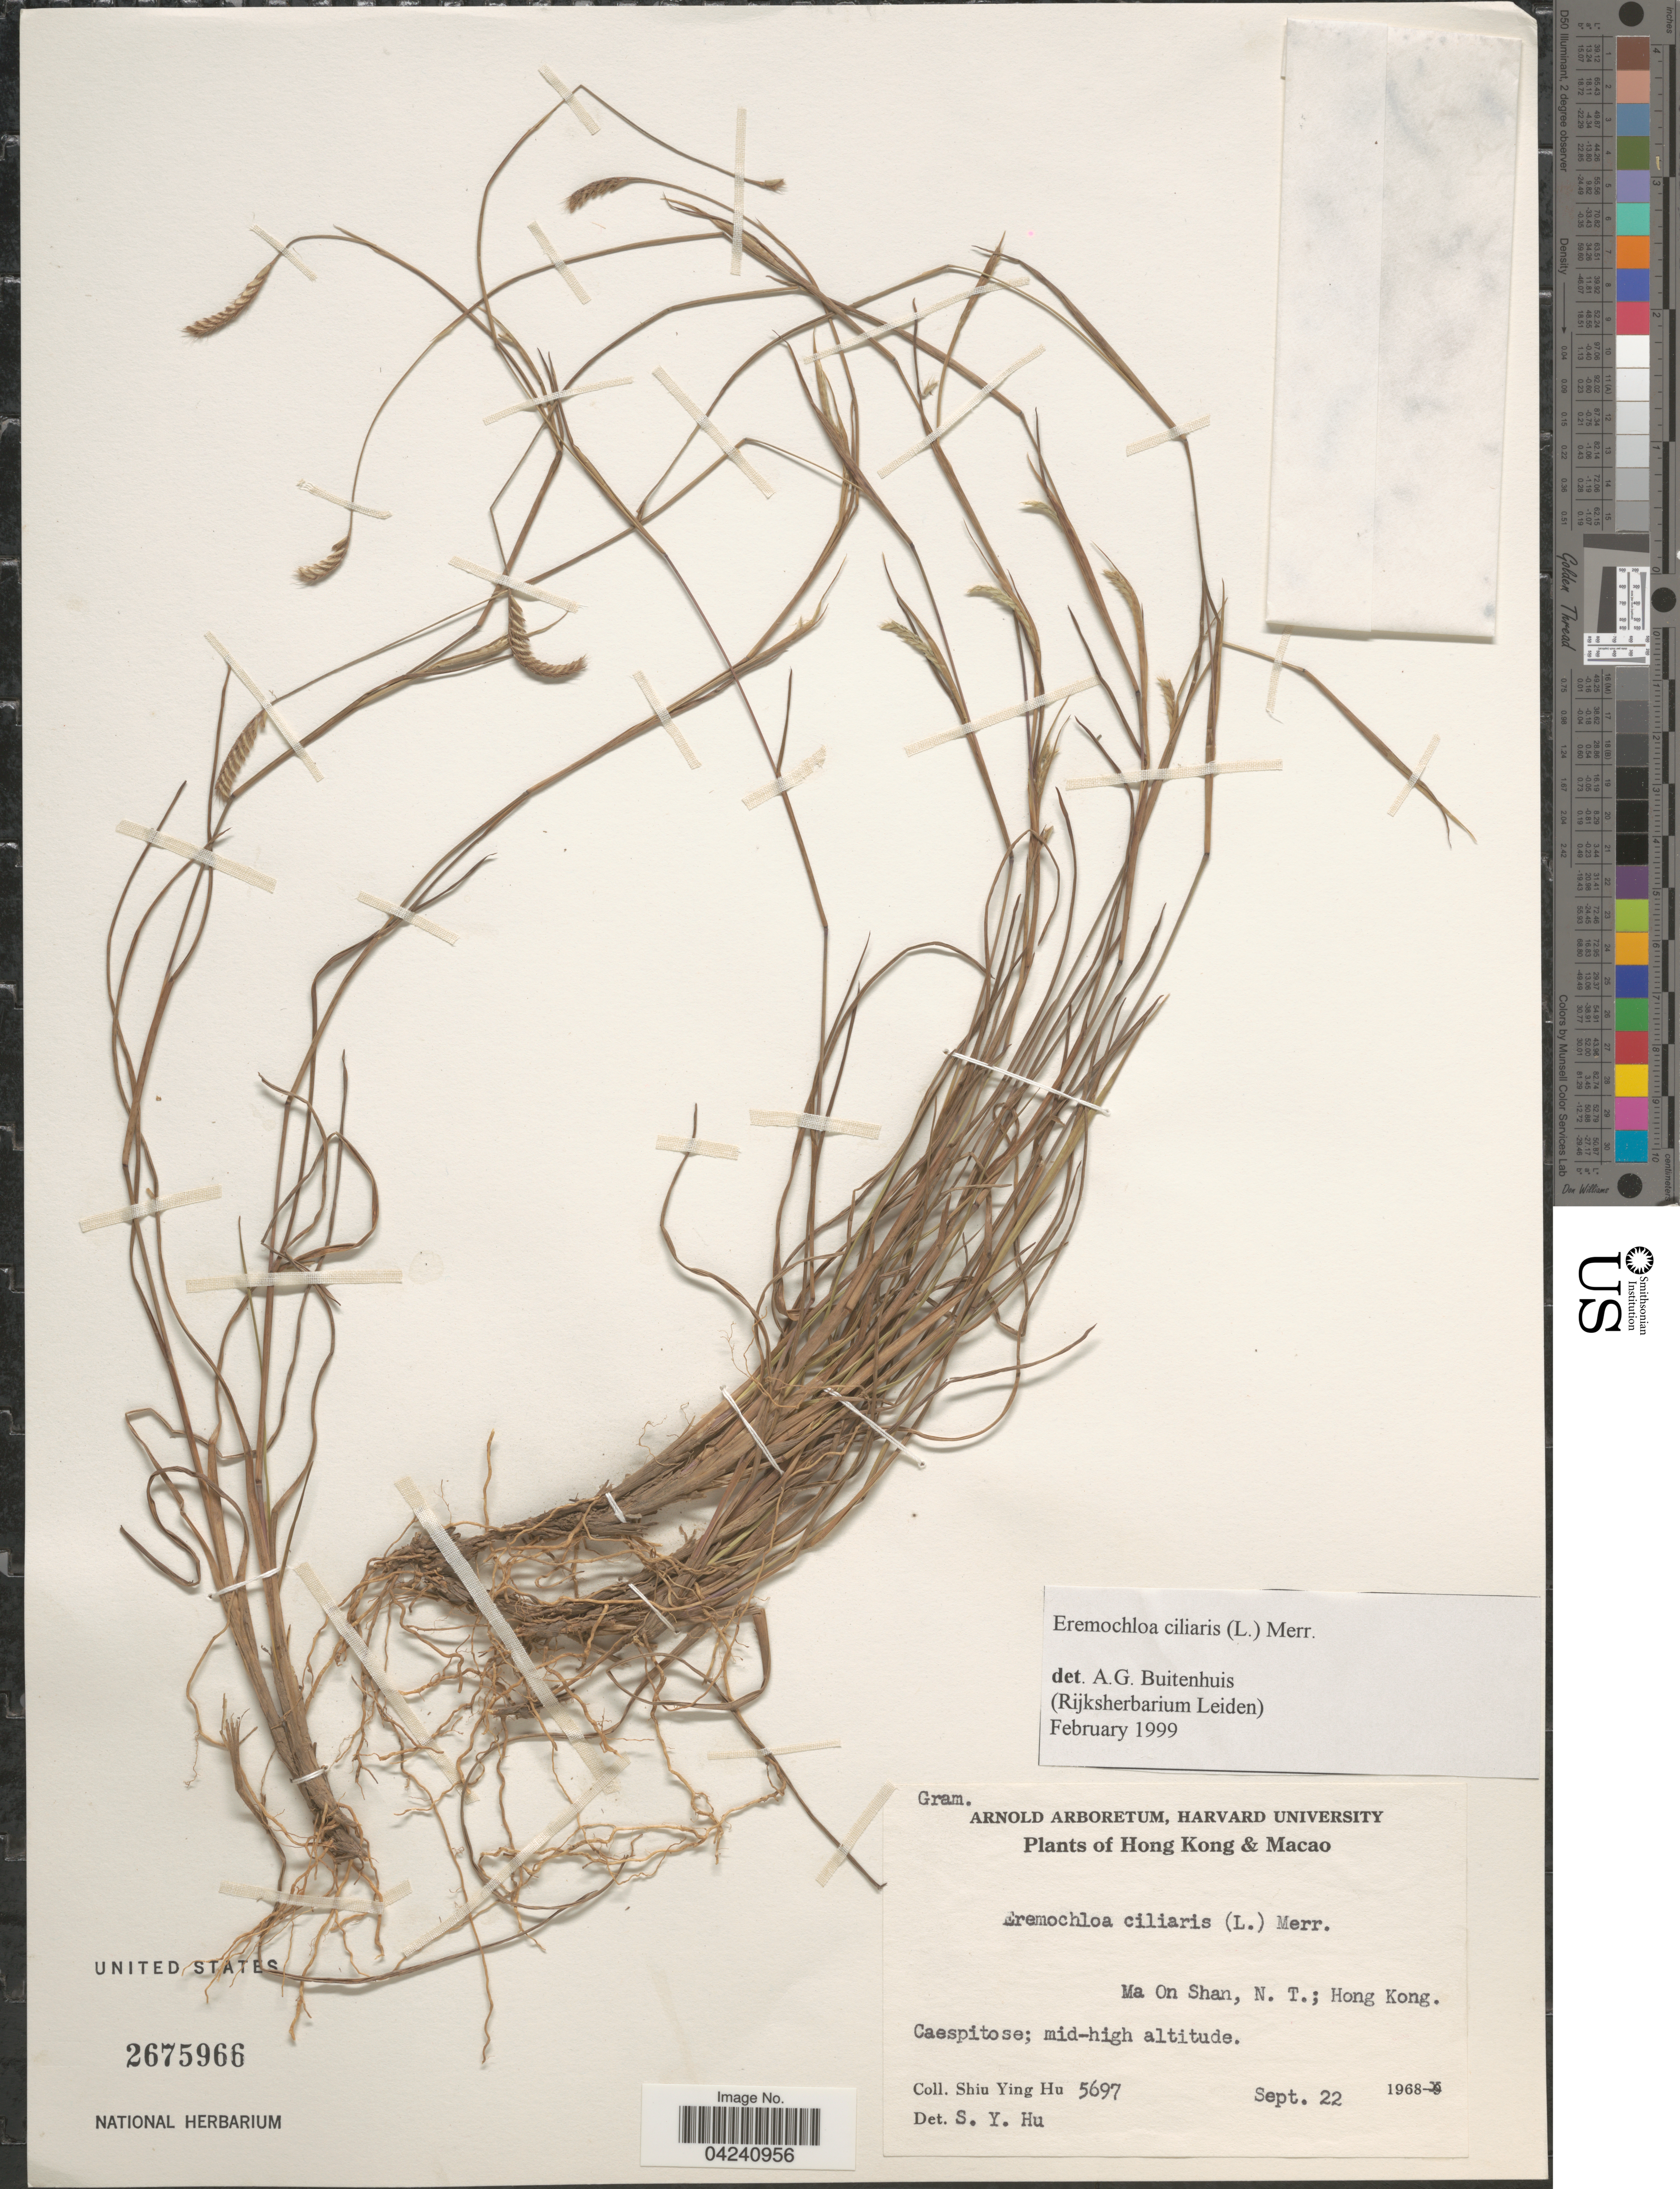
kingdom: Plantae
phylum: Tracheophyta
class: Liliopsida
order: Poales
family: Poaceae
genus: Eremochloa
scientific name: Eremochloa ciliaris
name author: (L.) Merr.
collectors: S. Y. Hu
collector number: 5697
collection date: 1968-09-22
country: China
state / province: Hong Kong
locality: Hong Kong & Macao. Ma On Shan, N. T.; Hong Kong.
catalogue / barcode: US 2675966